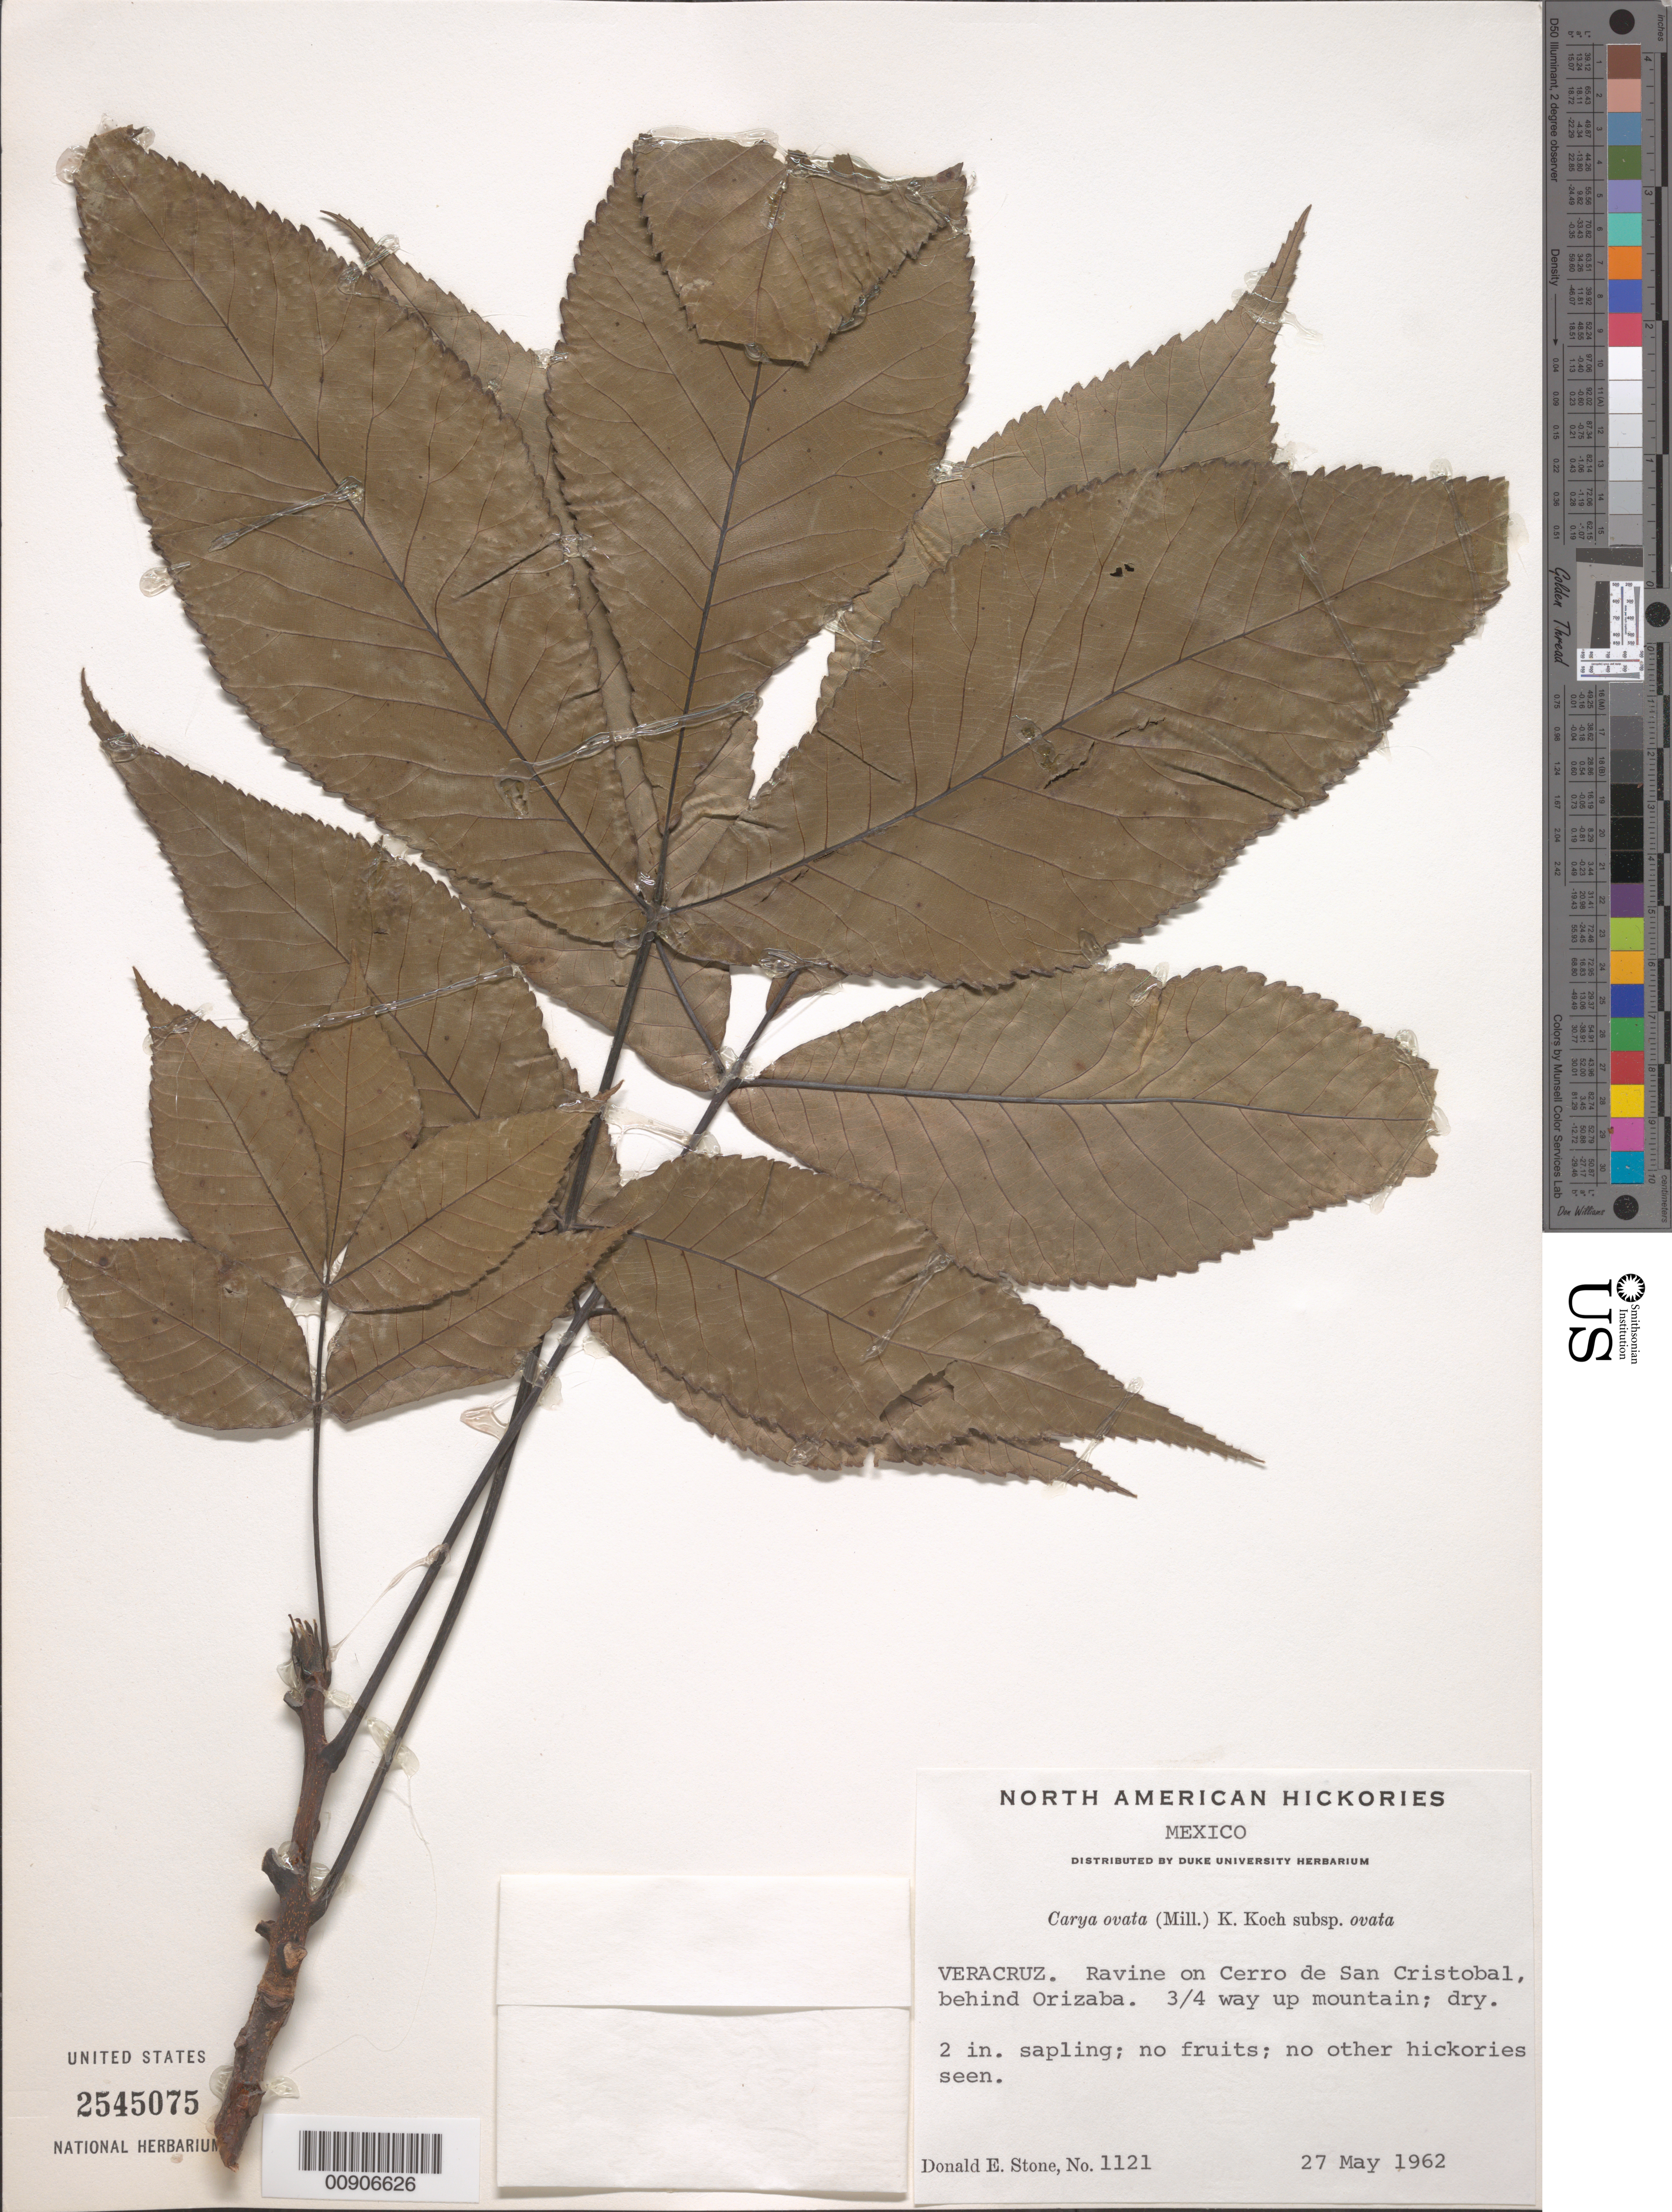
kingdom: Plantae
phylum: Tracheophyta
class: Magnoliopsida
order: Fagales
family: Juglandaceae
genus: Carya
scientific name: Carya ovata subsp. ovata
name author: (Mill.) K. Koch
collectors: D. E. Stone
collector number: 1121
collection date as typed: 27 May 1962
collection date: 1962-05-27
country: Mexico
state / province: Veracruz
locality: Veracruz. Ravine on Cerro de San Cristóbal, behind Orizaba. 3/4 way up mountain.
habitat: Ravine; dry.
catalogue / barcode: US 2545075